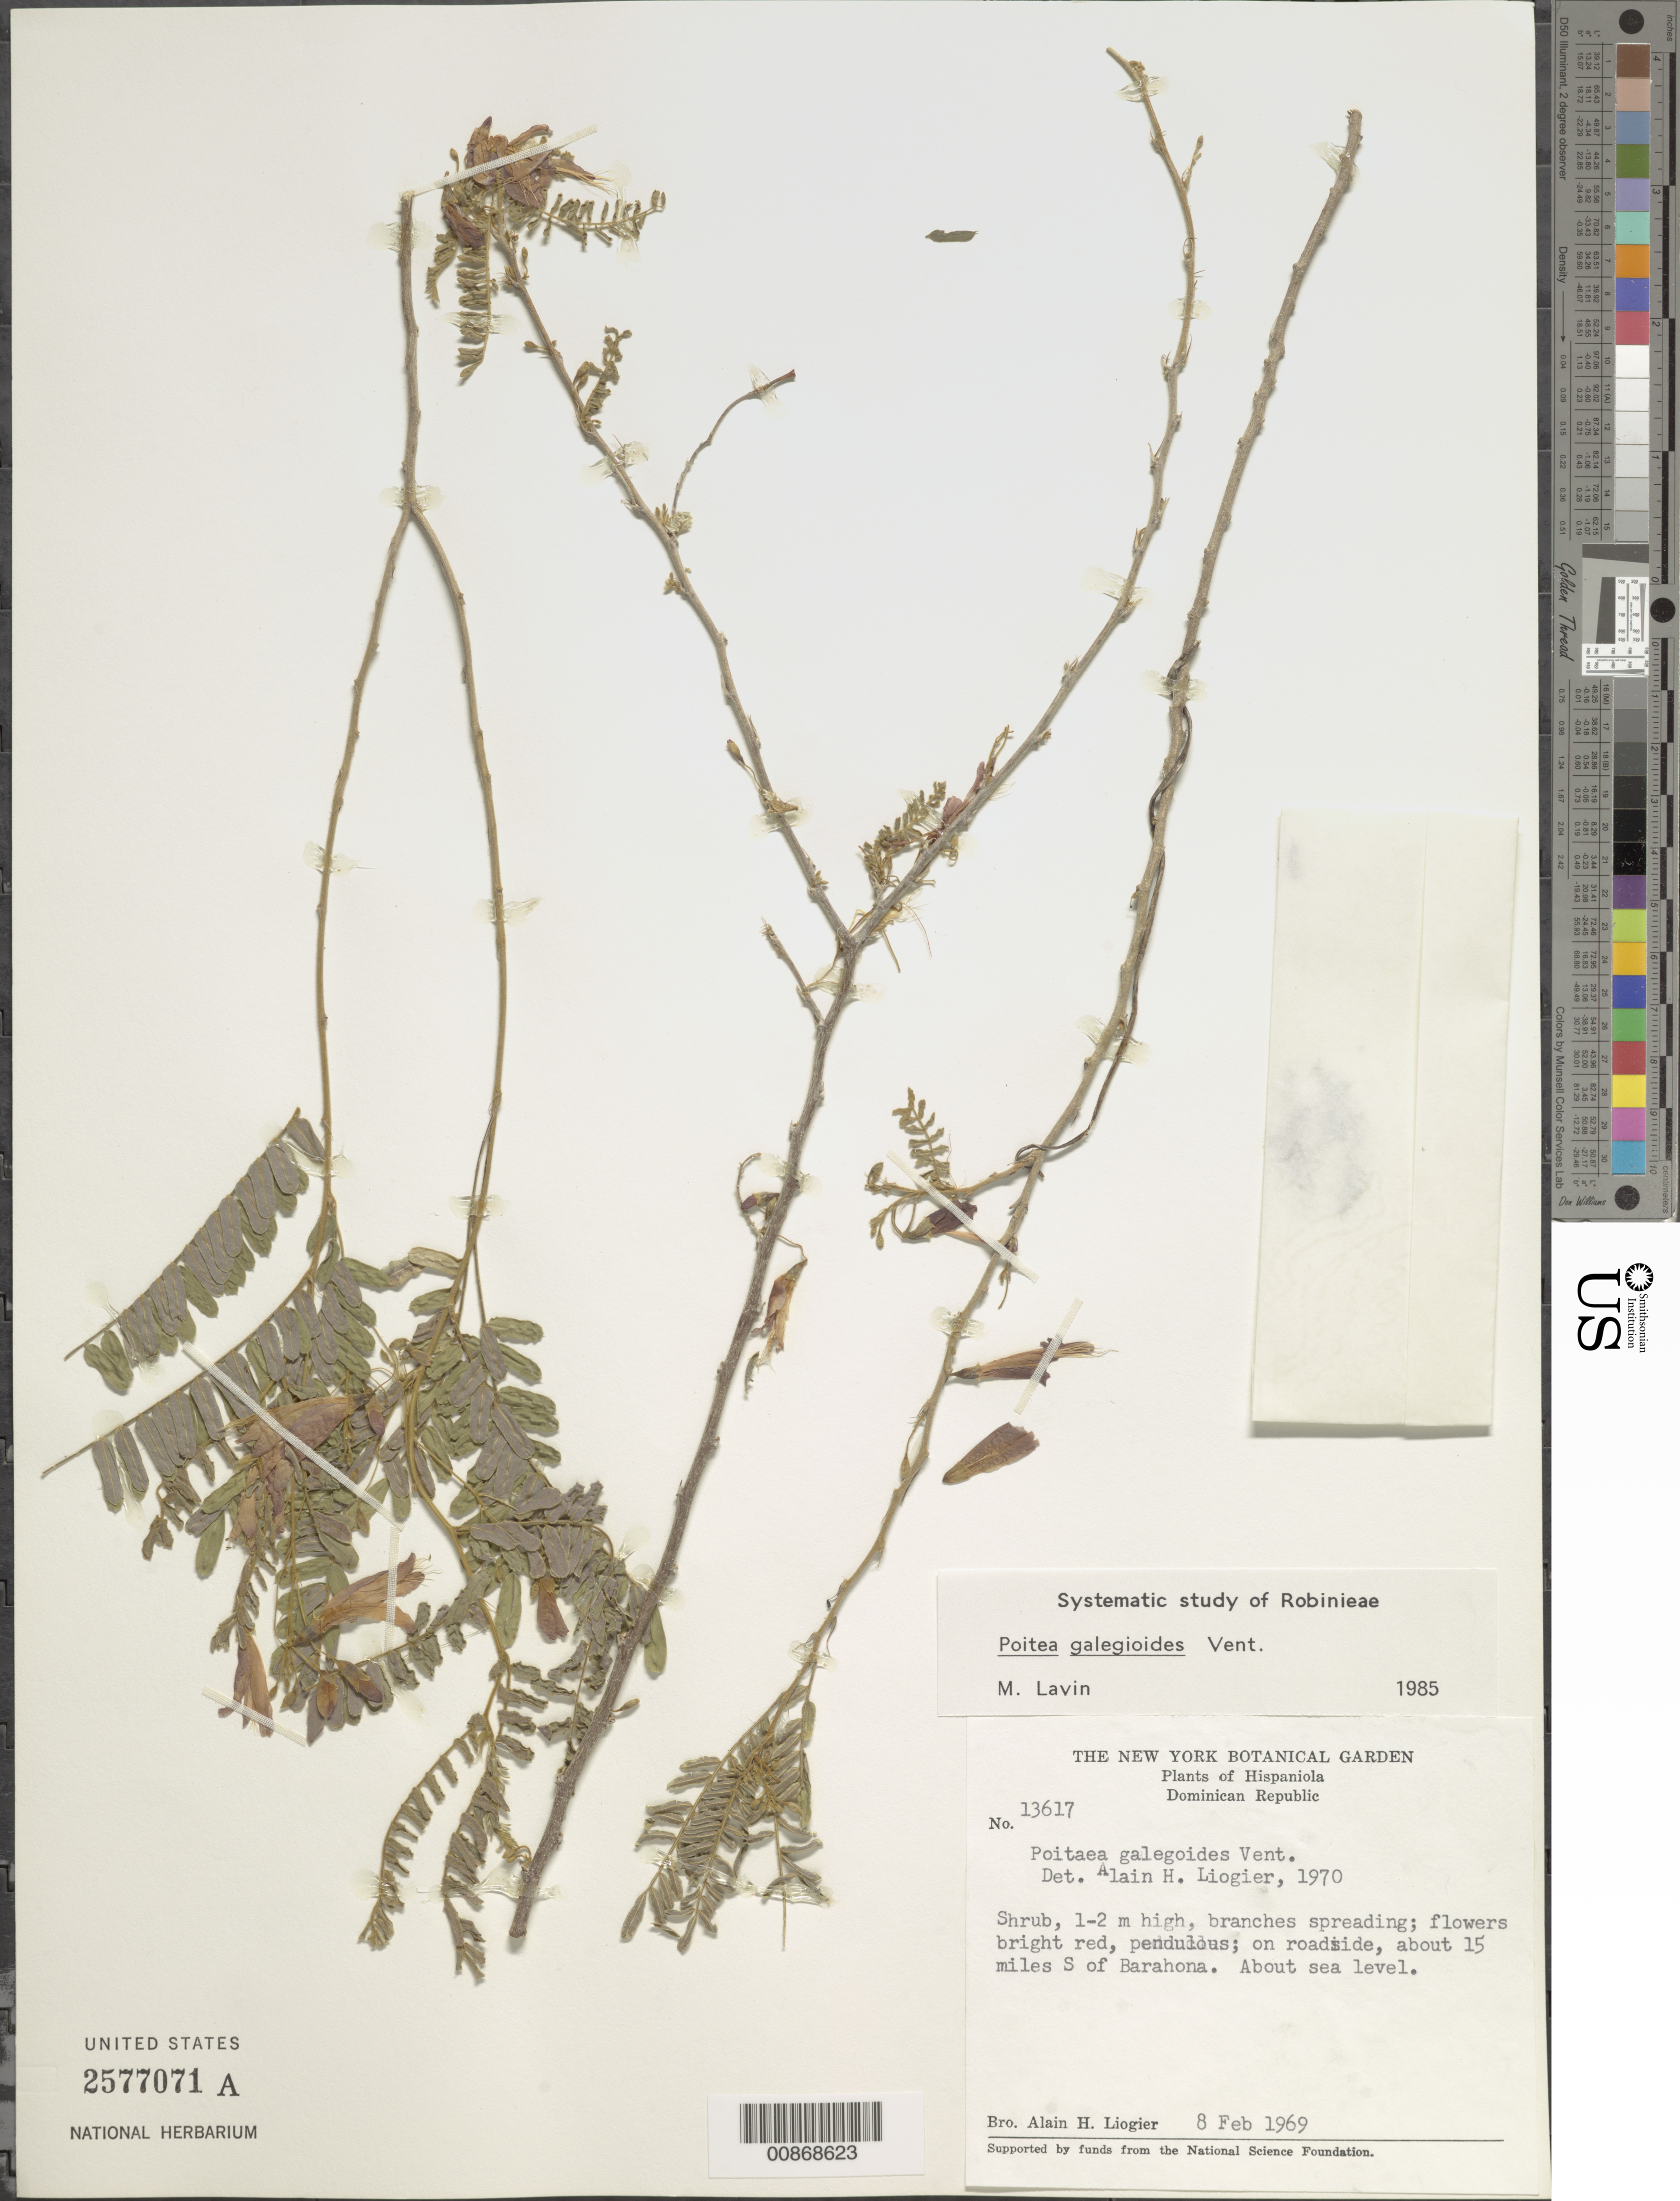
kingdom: Plantae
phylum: Tracheophyta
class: Magnoliopsida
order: Fabales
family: Fabaceae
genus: Poitea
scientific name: Poitea galegoides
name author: Vent.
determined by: Lavin, M.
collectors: A. H. Liogier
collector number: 13617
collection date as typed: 08 Feb 1969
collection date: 1969-02-08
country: Dominican Republic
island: Hispaniola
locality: About 15 miles S of Barahona.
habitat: On roadside.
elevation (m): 0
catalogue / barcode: US 2577071A